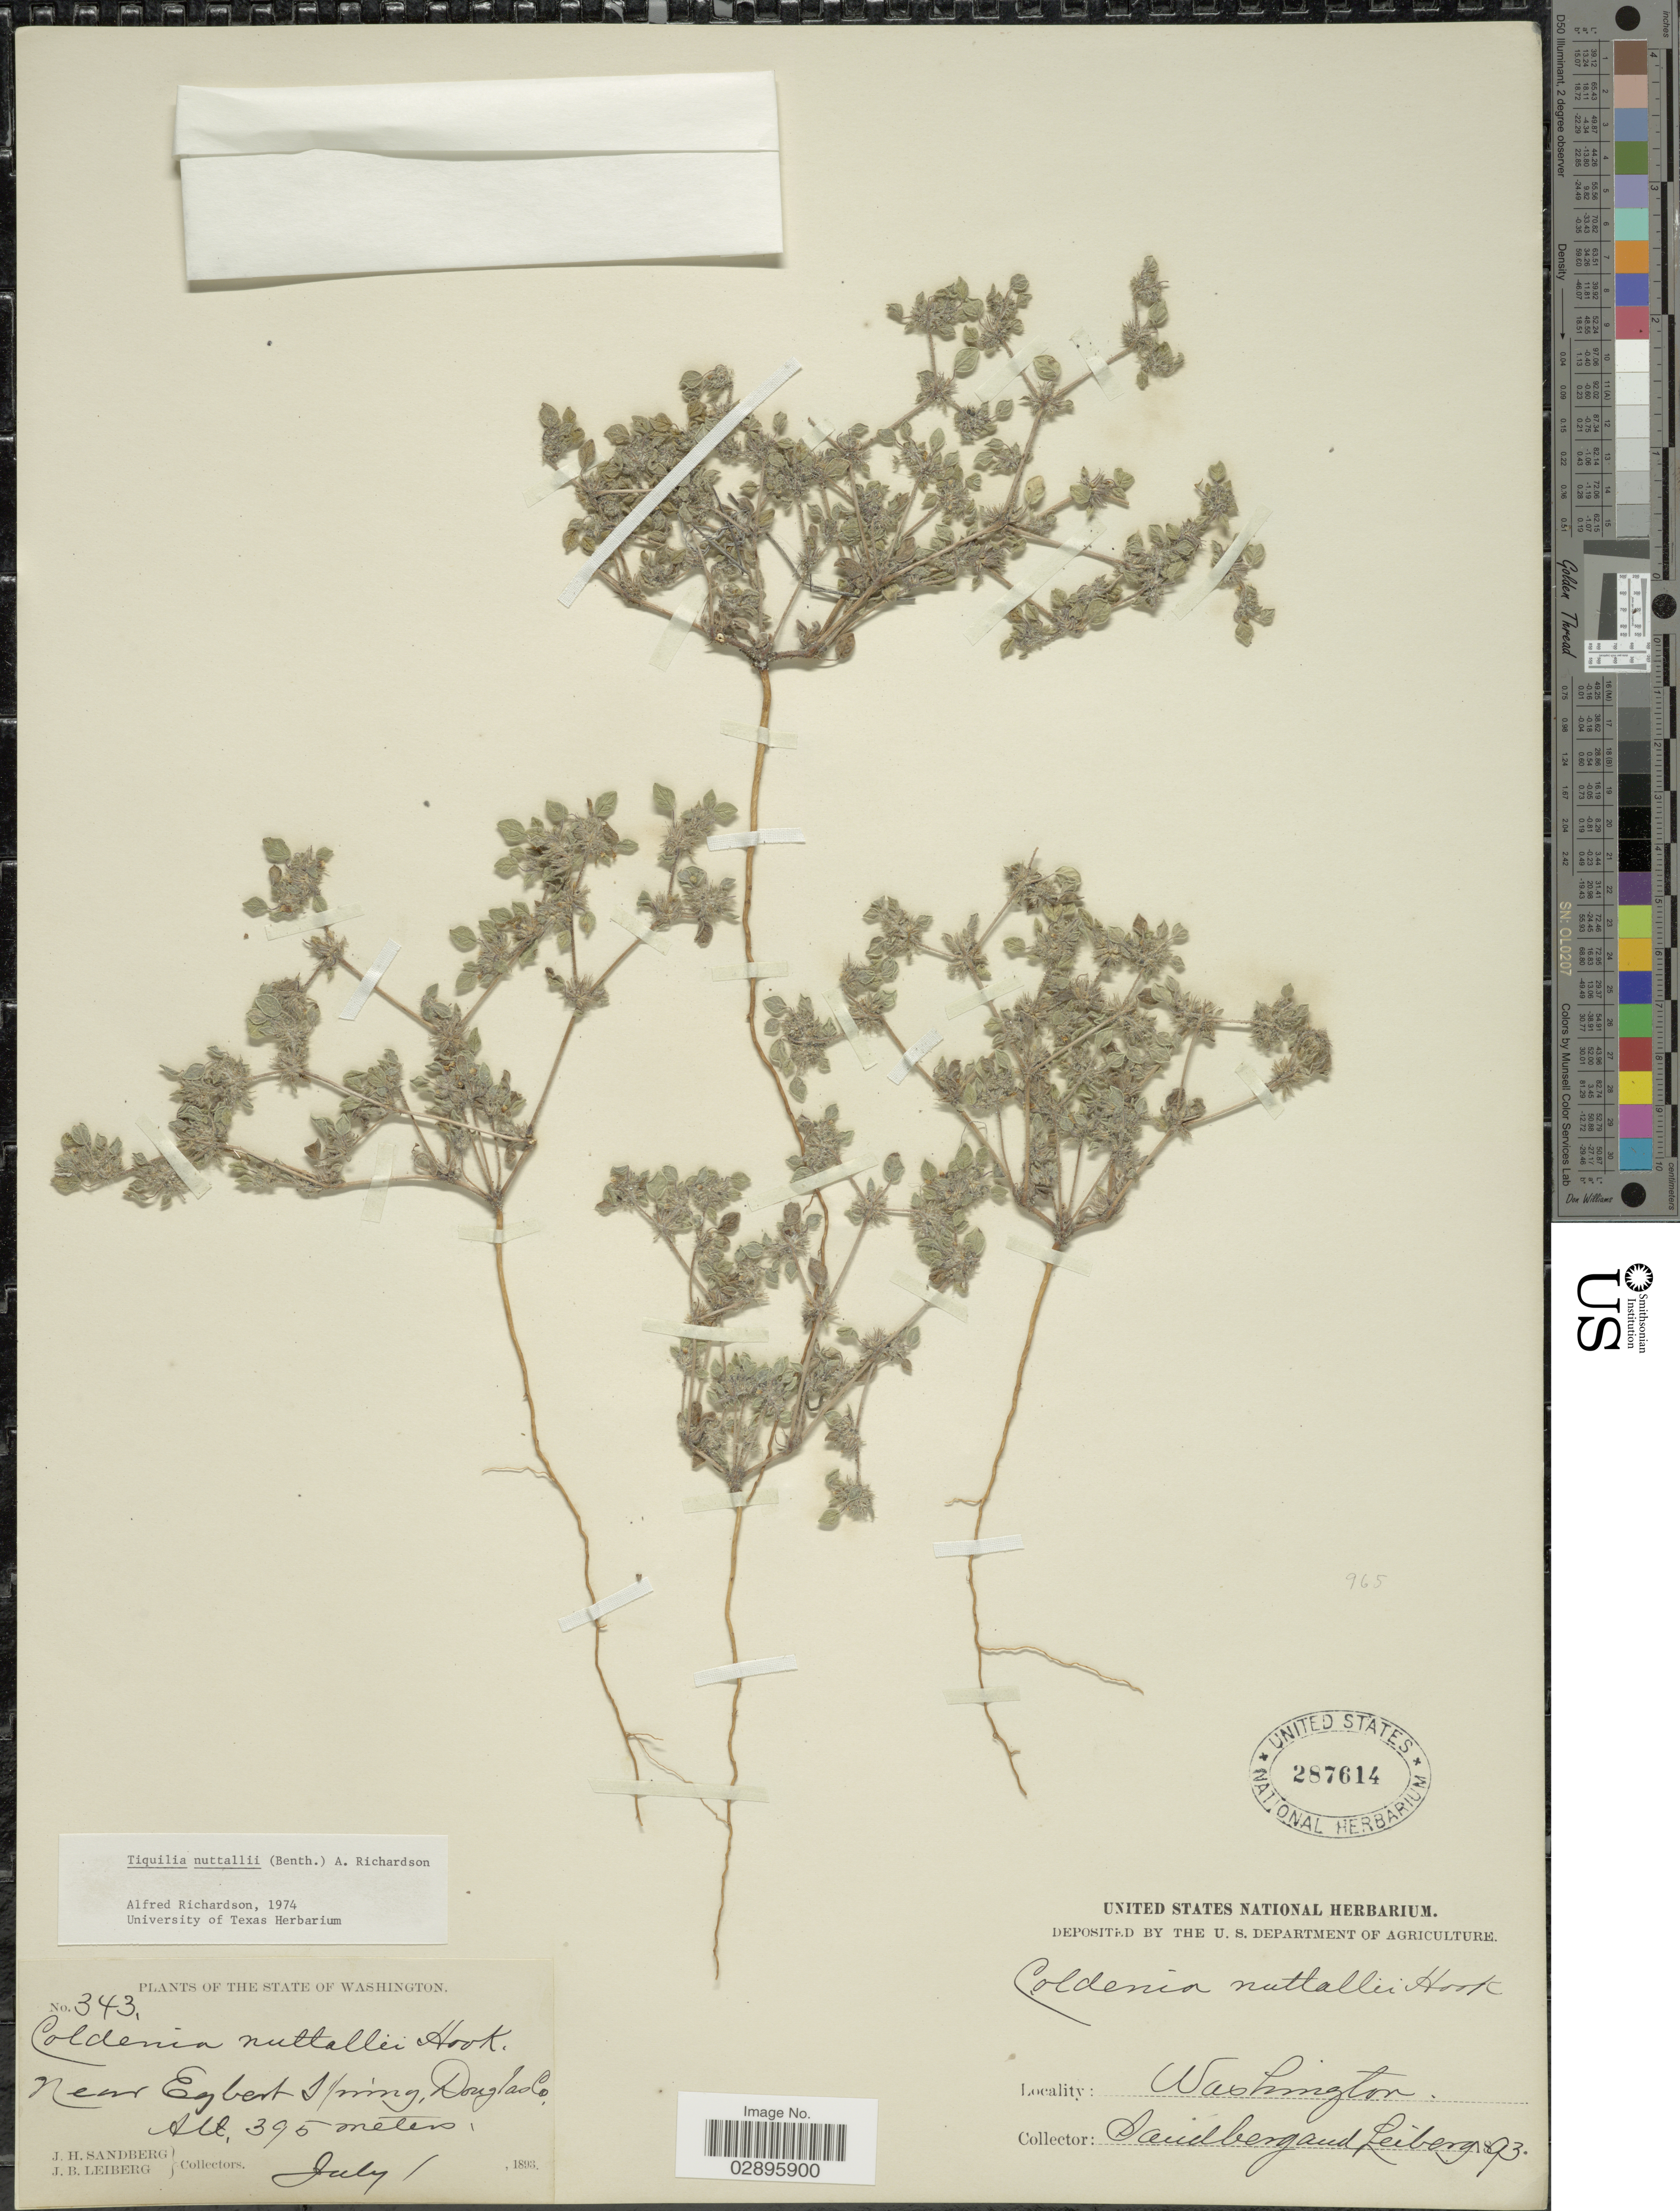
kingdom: Plantae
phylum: Tracheophyta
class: Magnoliopsida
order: Boraginales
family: Ehretiaceae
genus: Tiquilia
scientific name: Tiquilia nuttallii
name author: (Hook.) A.T. Richardson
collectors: J. H. Sandberg & J. B. Leiberg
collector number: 343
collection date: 1893-07-01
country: United States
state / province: Washington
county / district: Douglas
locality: Near Egbert Spring, Douglas Co.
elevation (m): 395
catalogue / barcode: US 287614